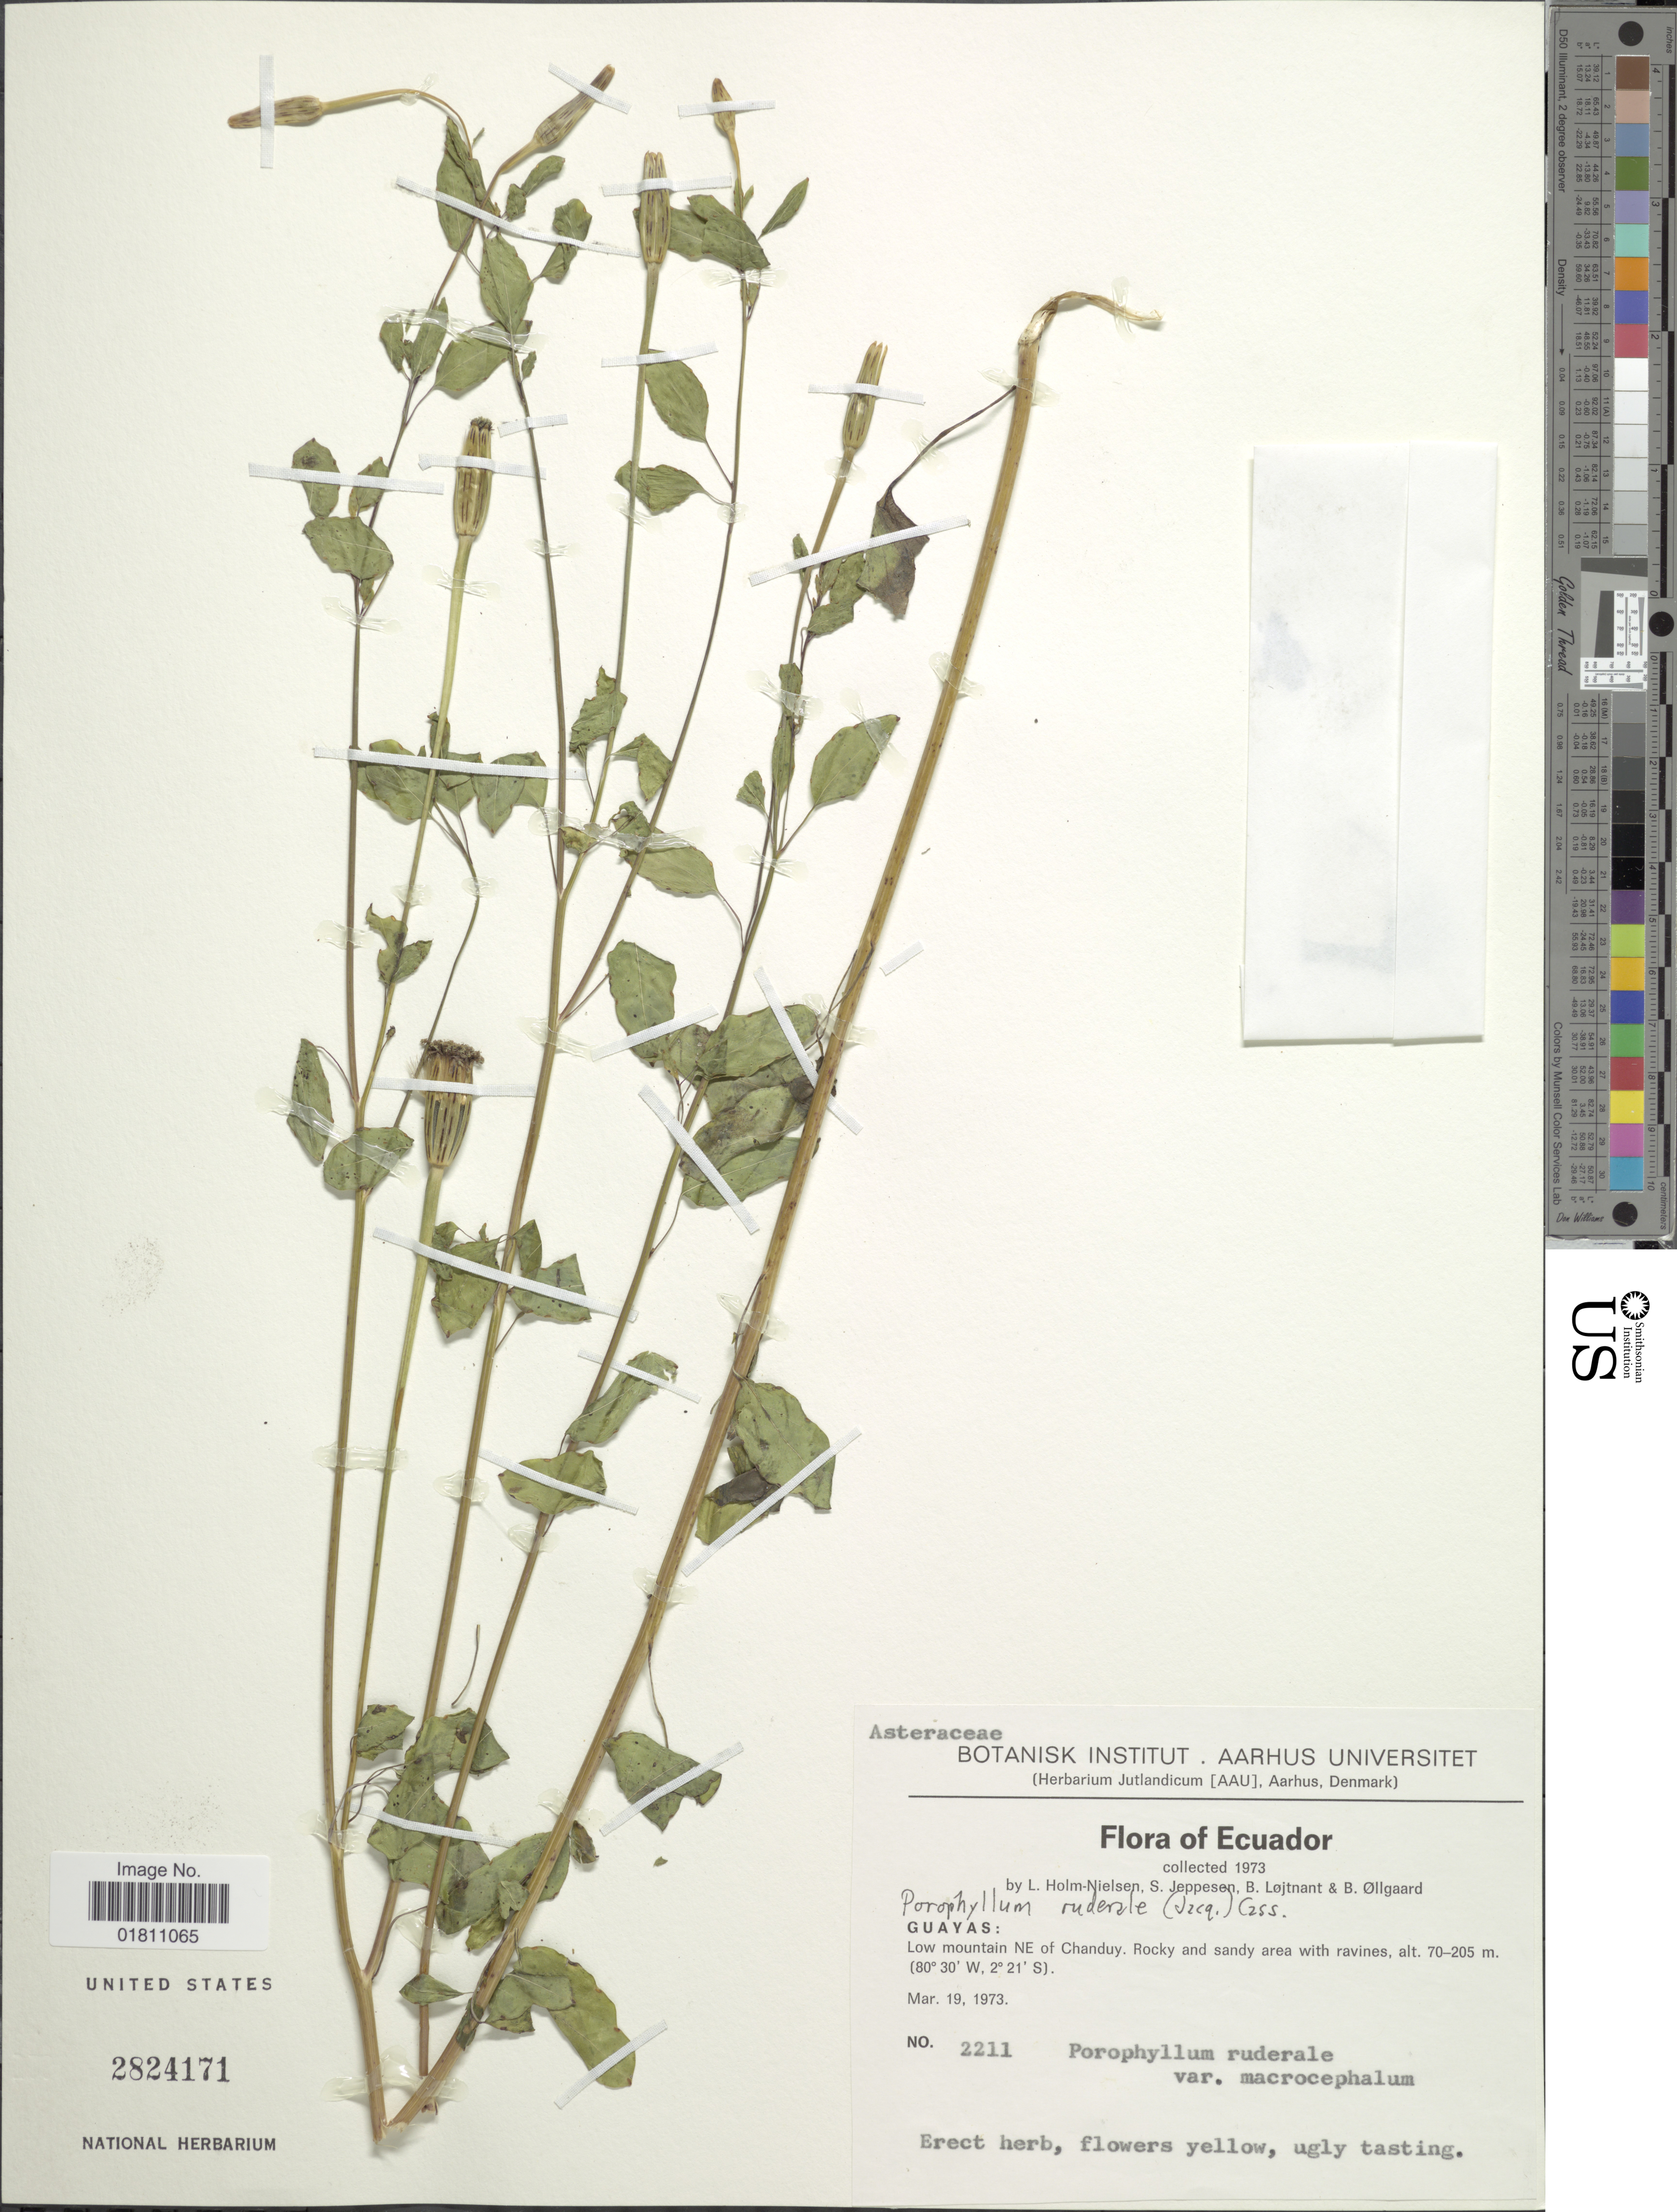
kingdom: Plantae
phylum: Tracheophyta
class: Magnoliopsida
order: Asterales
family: Asteraceae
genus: Porophyllum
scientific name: Porophyllum ruderale subsp. ruderale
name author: (Jacq.) Cass.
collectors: L. B. Holm-Nielsen, S. Jeppesen, B. Löjtnant & B. Øllgaard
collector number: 2211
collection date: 1973-03-19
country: Ecuador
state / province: Guayas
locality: Low mountain NE of Chanduy, Rocky and sandy area with ravines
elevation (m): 70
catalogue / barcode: US 2824171